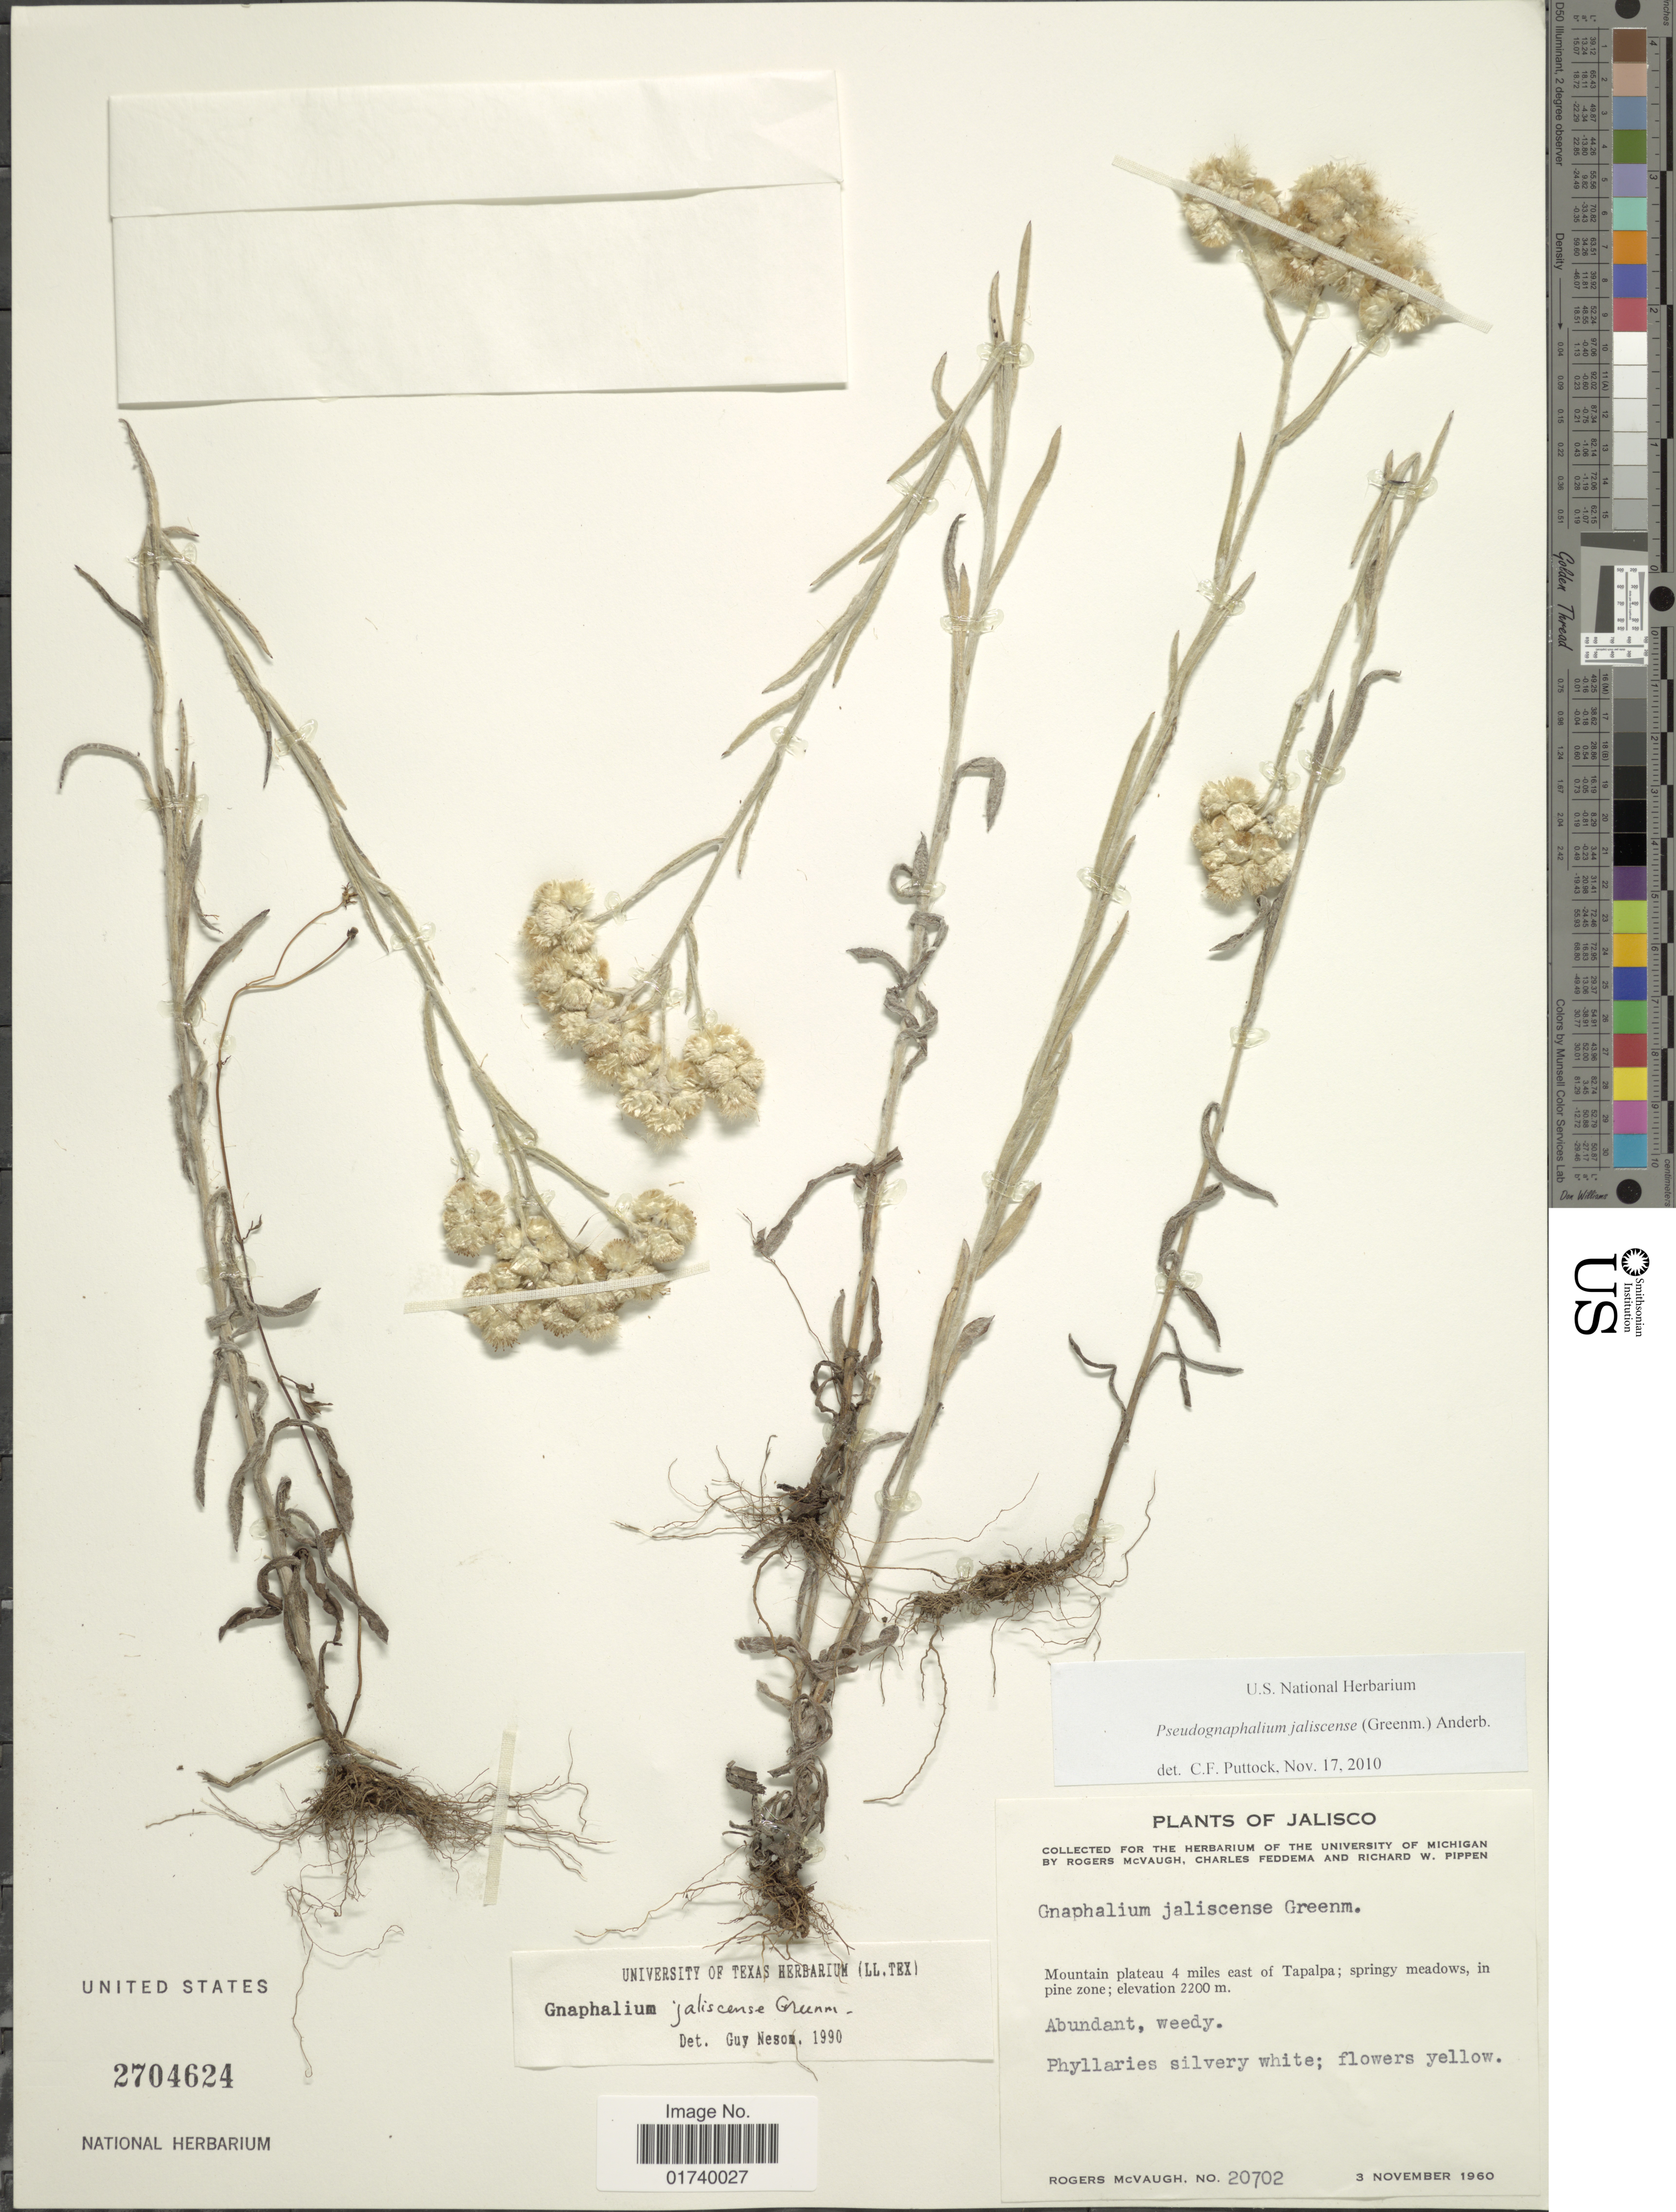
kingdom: Plantae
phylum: Tracheophyta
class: Magnoliopsida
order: Asterales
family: Asteraceae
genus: Pseudognaphalium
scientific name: Pseudognaphalium jaliscense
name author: (Greenm.) Anderb.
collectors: R. McVaugh, C. Feddema & R. W. Pippen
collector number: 20702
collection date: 1960-11-03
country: Mexico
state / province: Jalisco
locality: Mountain plateau 4 miles east of Tapalpa; Springy meadows, in pine zone.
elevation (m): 2200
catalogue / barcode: US 2704624